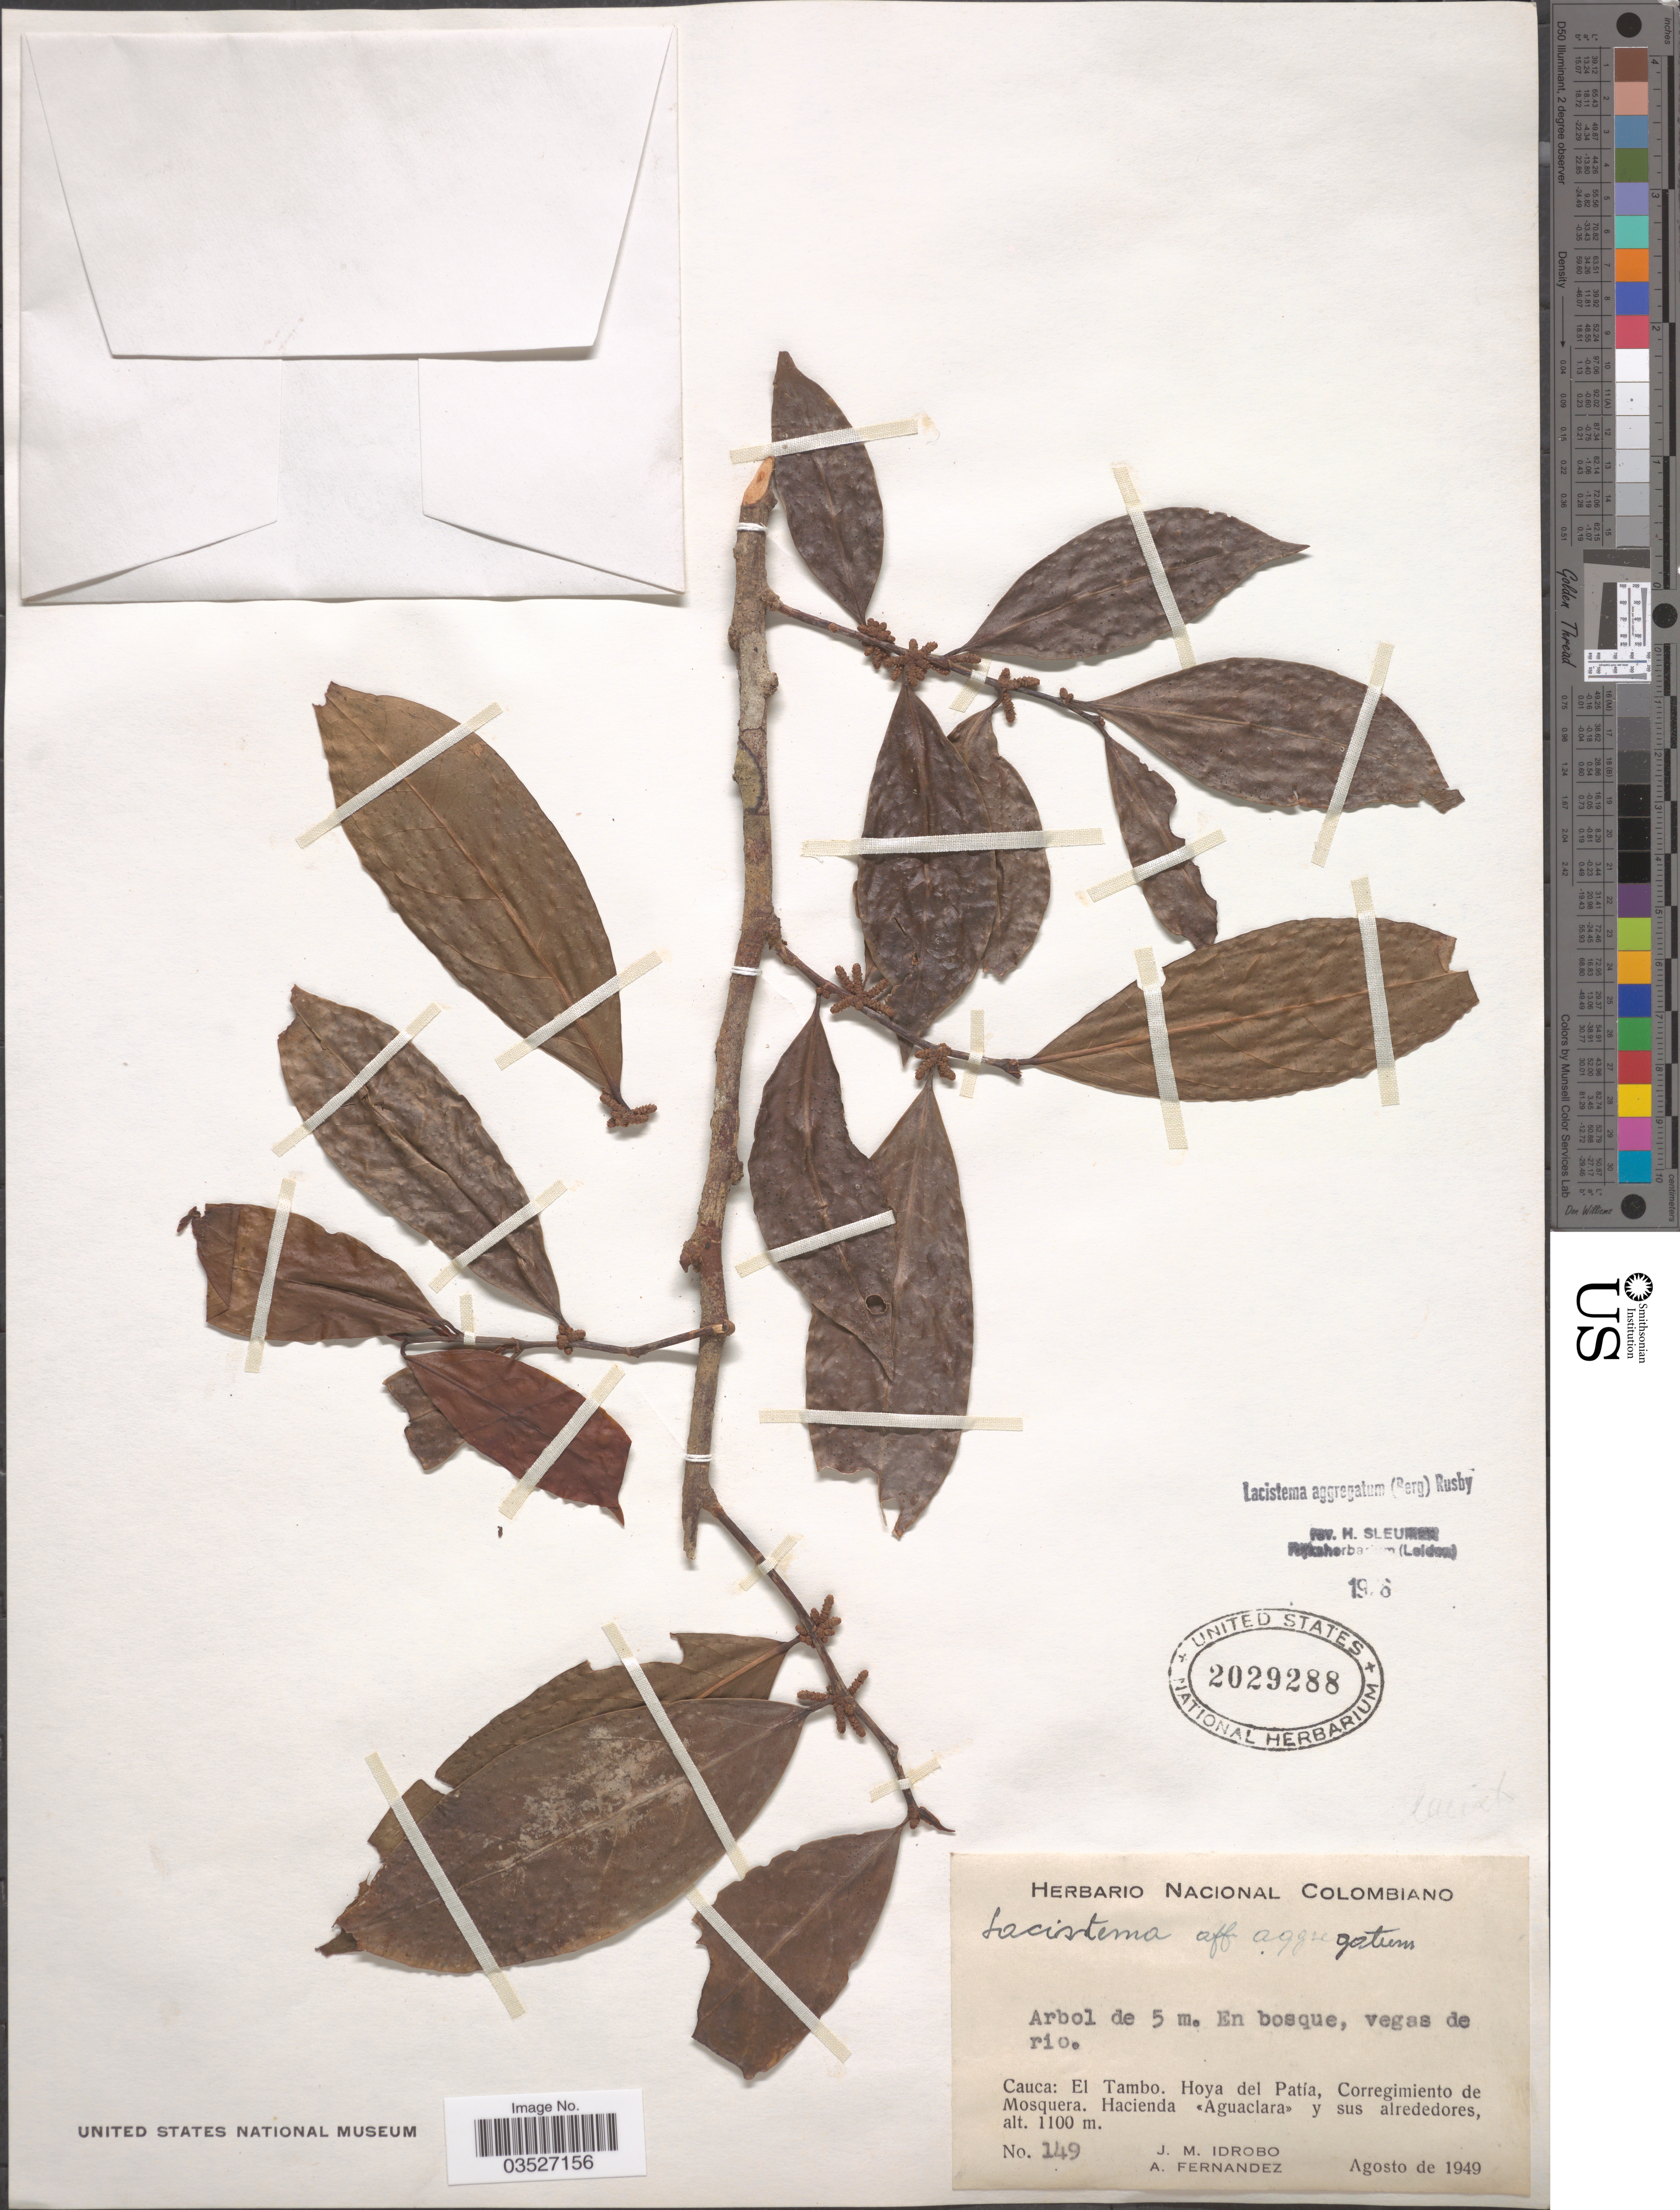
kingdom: Plantae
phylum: Tracheophyta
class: Magnoliopsida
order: Malpighiales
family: Lacistemataceae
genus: Lacistema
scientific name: Lacistema aggregatum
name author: (P.J. Bergius) Rusby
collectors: J. M. Idrobo & A. Fernandez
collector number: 149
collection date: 1949-08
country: Colombia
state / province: Cauca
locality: El Tambo. Hoya del Patía, Corregimiento de Mosquera. Hacienda «Aguaclara» y sus alrededores.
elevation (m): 1100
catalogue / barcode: US 2029288